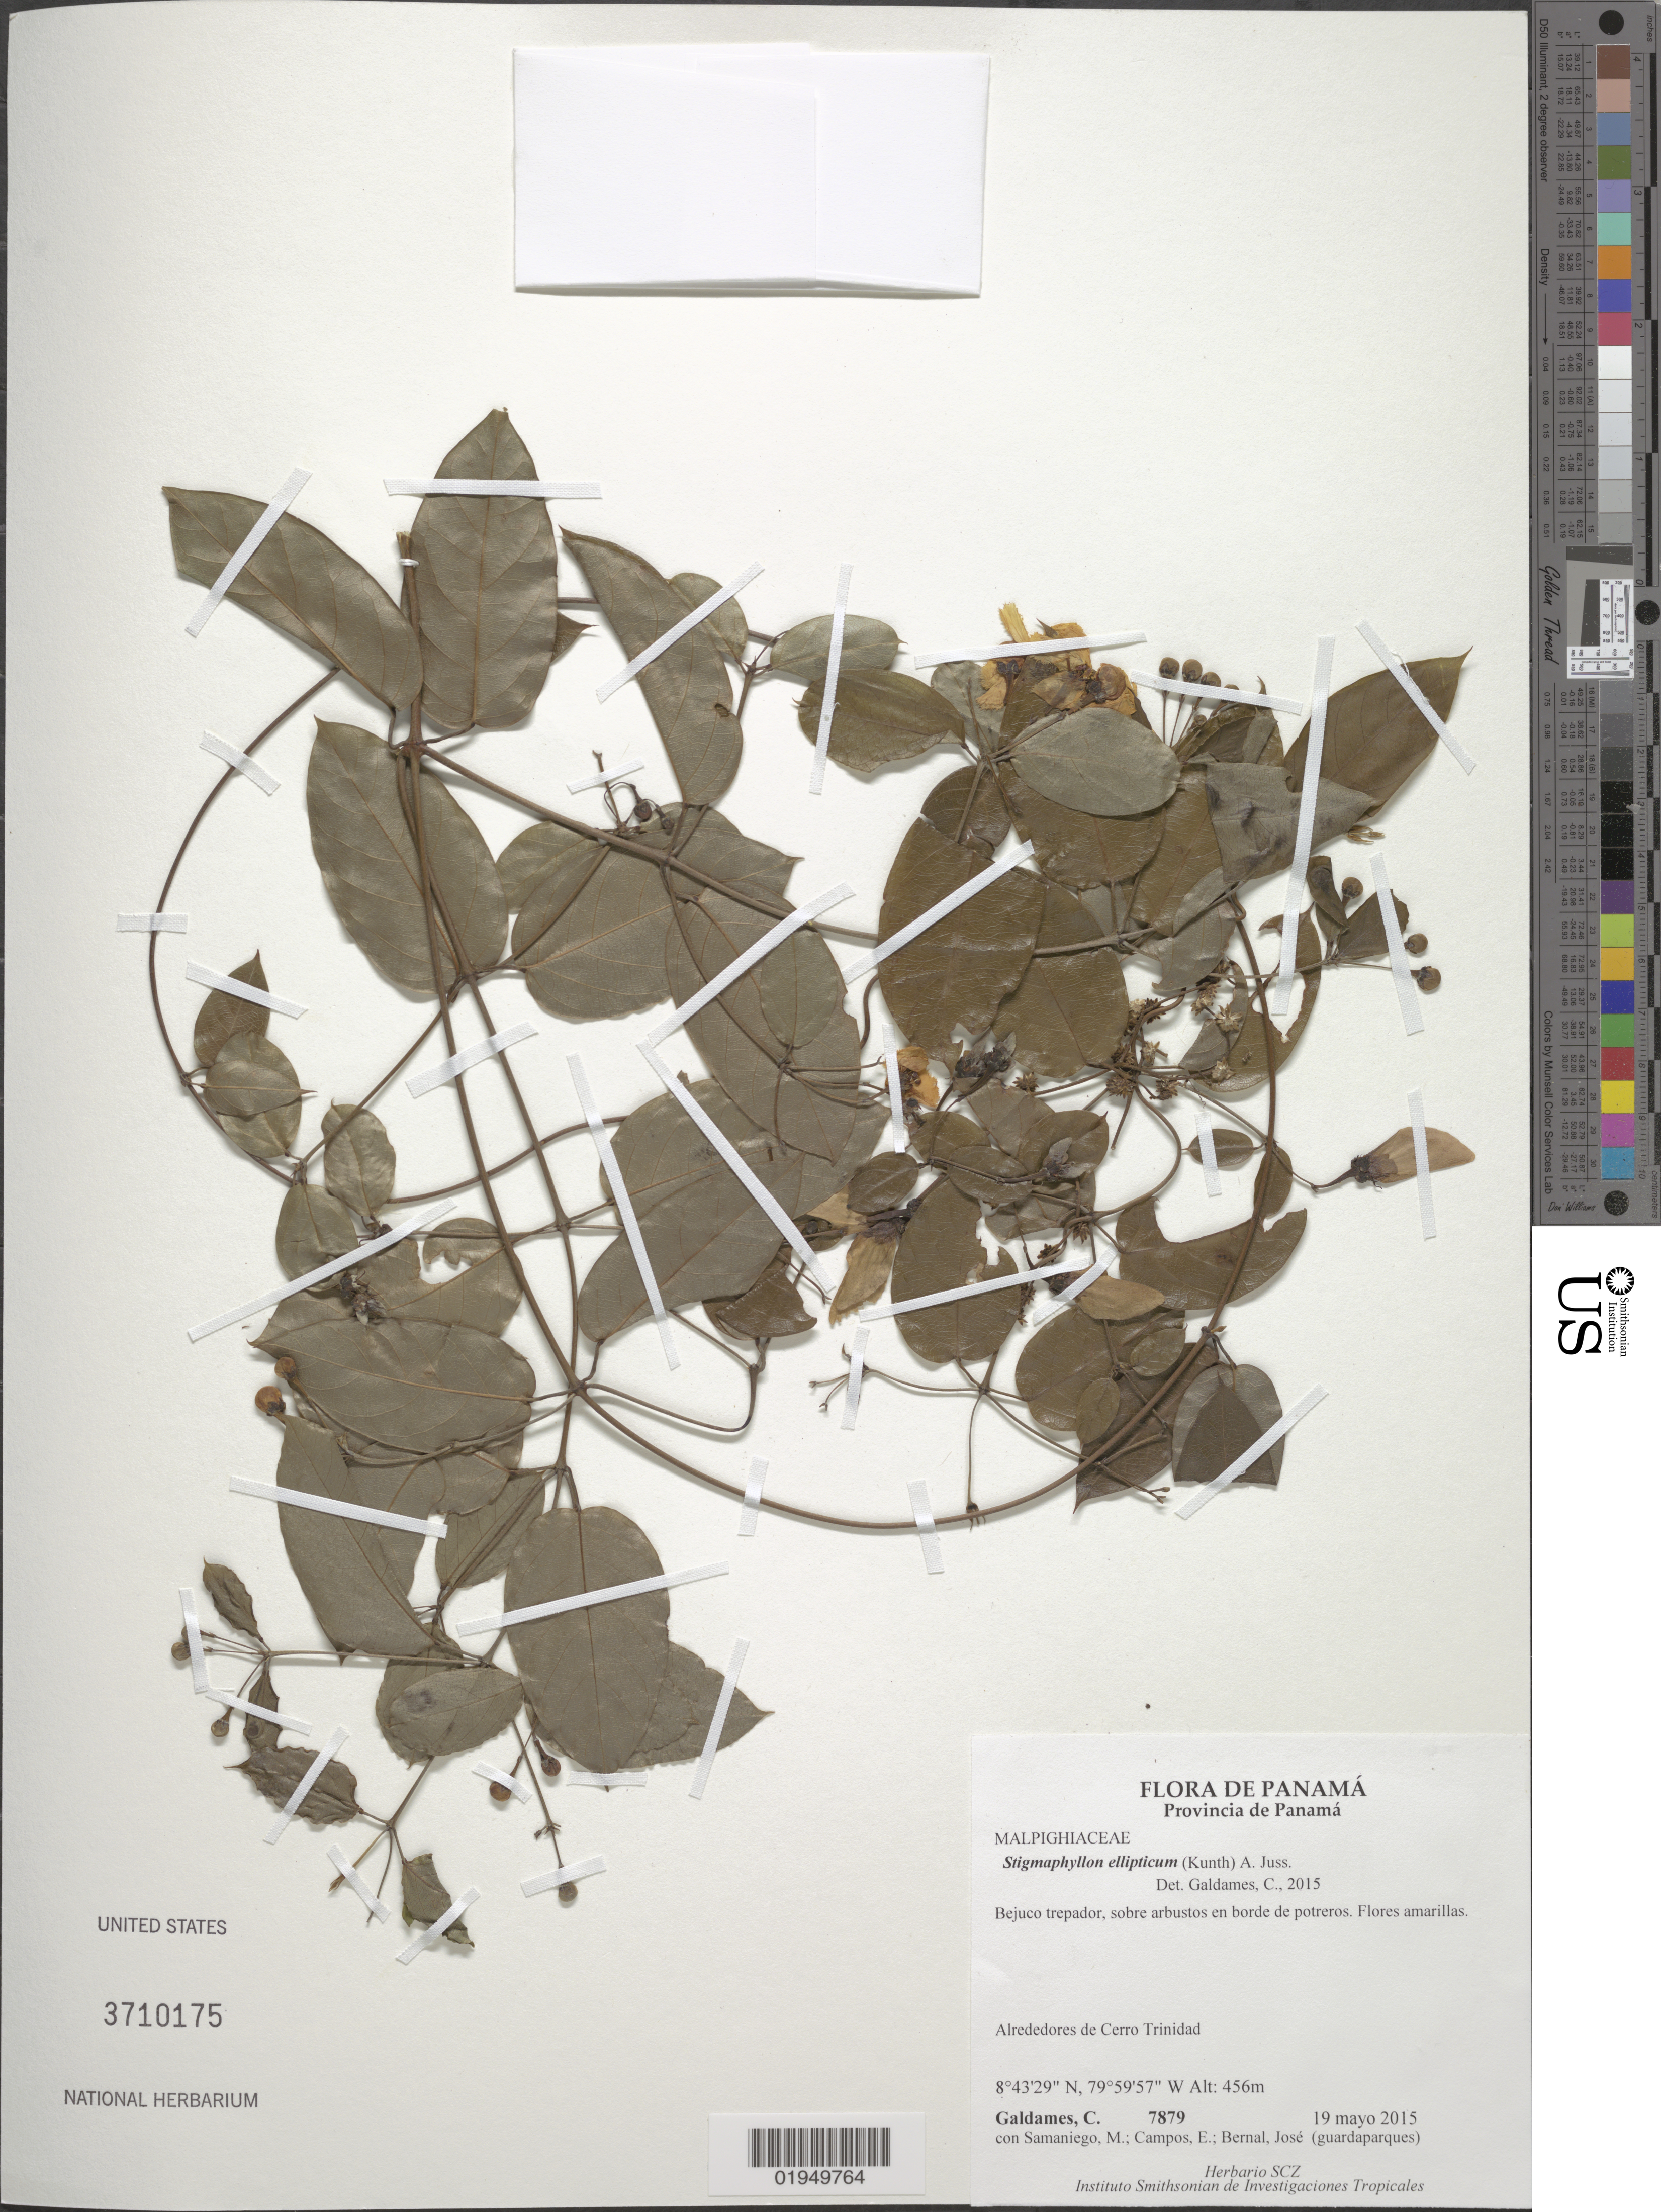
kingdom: Plantae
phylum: Tracheophyta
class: Magnoliopsida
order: Malpighiales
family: Malpighiaceae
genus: Stigmaphyllon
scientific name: Stigmaphyllon ellipticum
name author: (Kunth) A. Juss.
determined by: Galdames, C.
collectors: C. Galdames, M. Samaniego, E. Campos & J. Bernal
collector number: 7879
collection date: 2015-05-19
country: Panama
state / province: Panamá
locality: Alrededores de Cerro Trinidad.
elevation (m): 456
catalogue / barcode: US 3710175